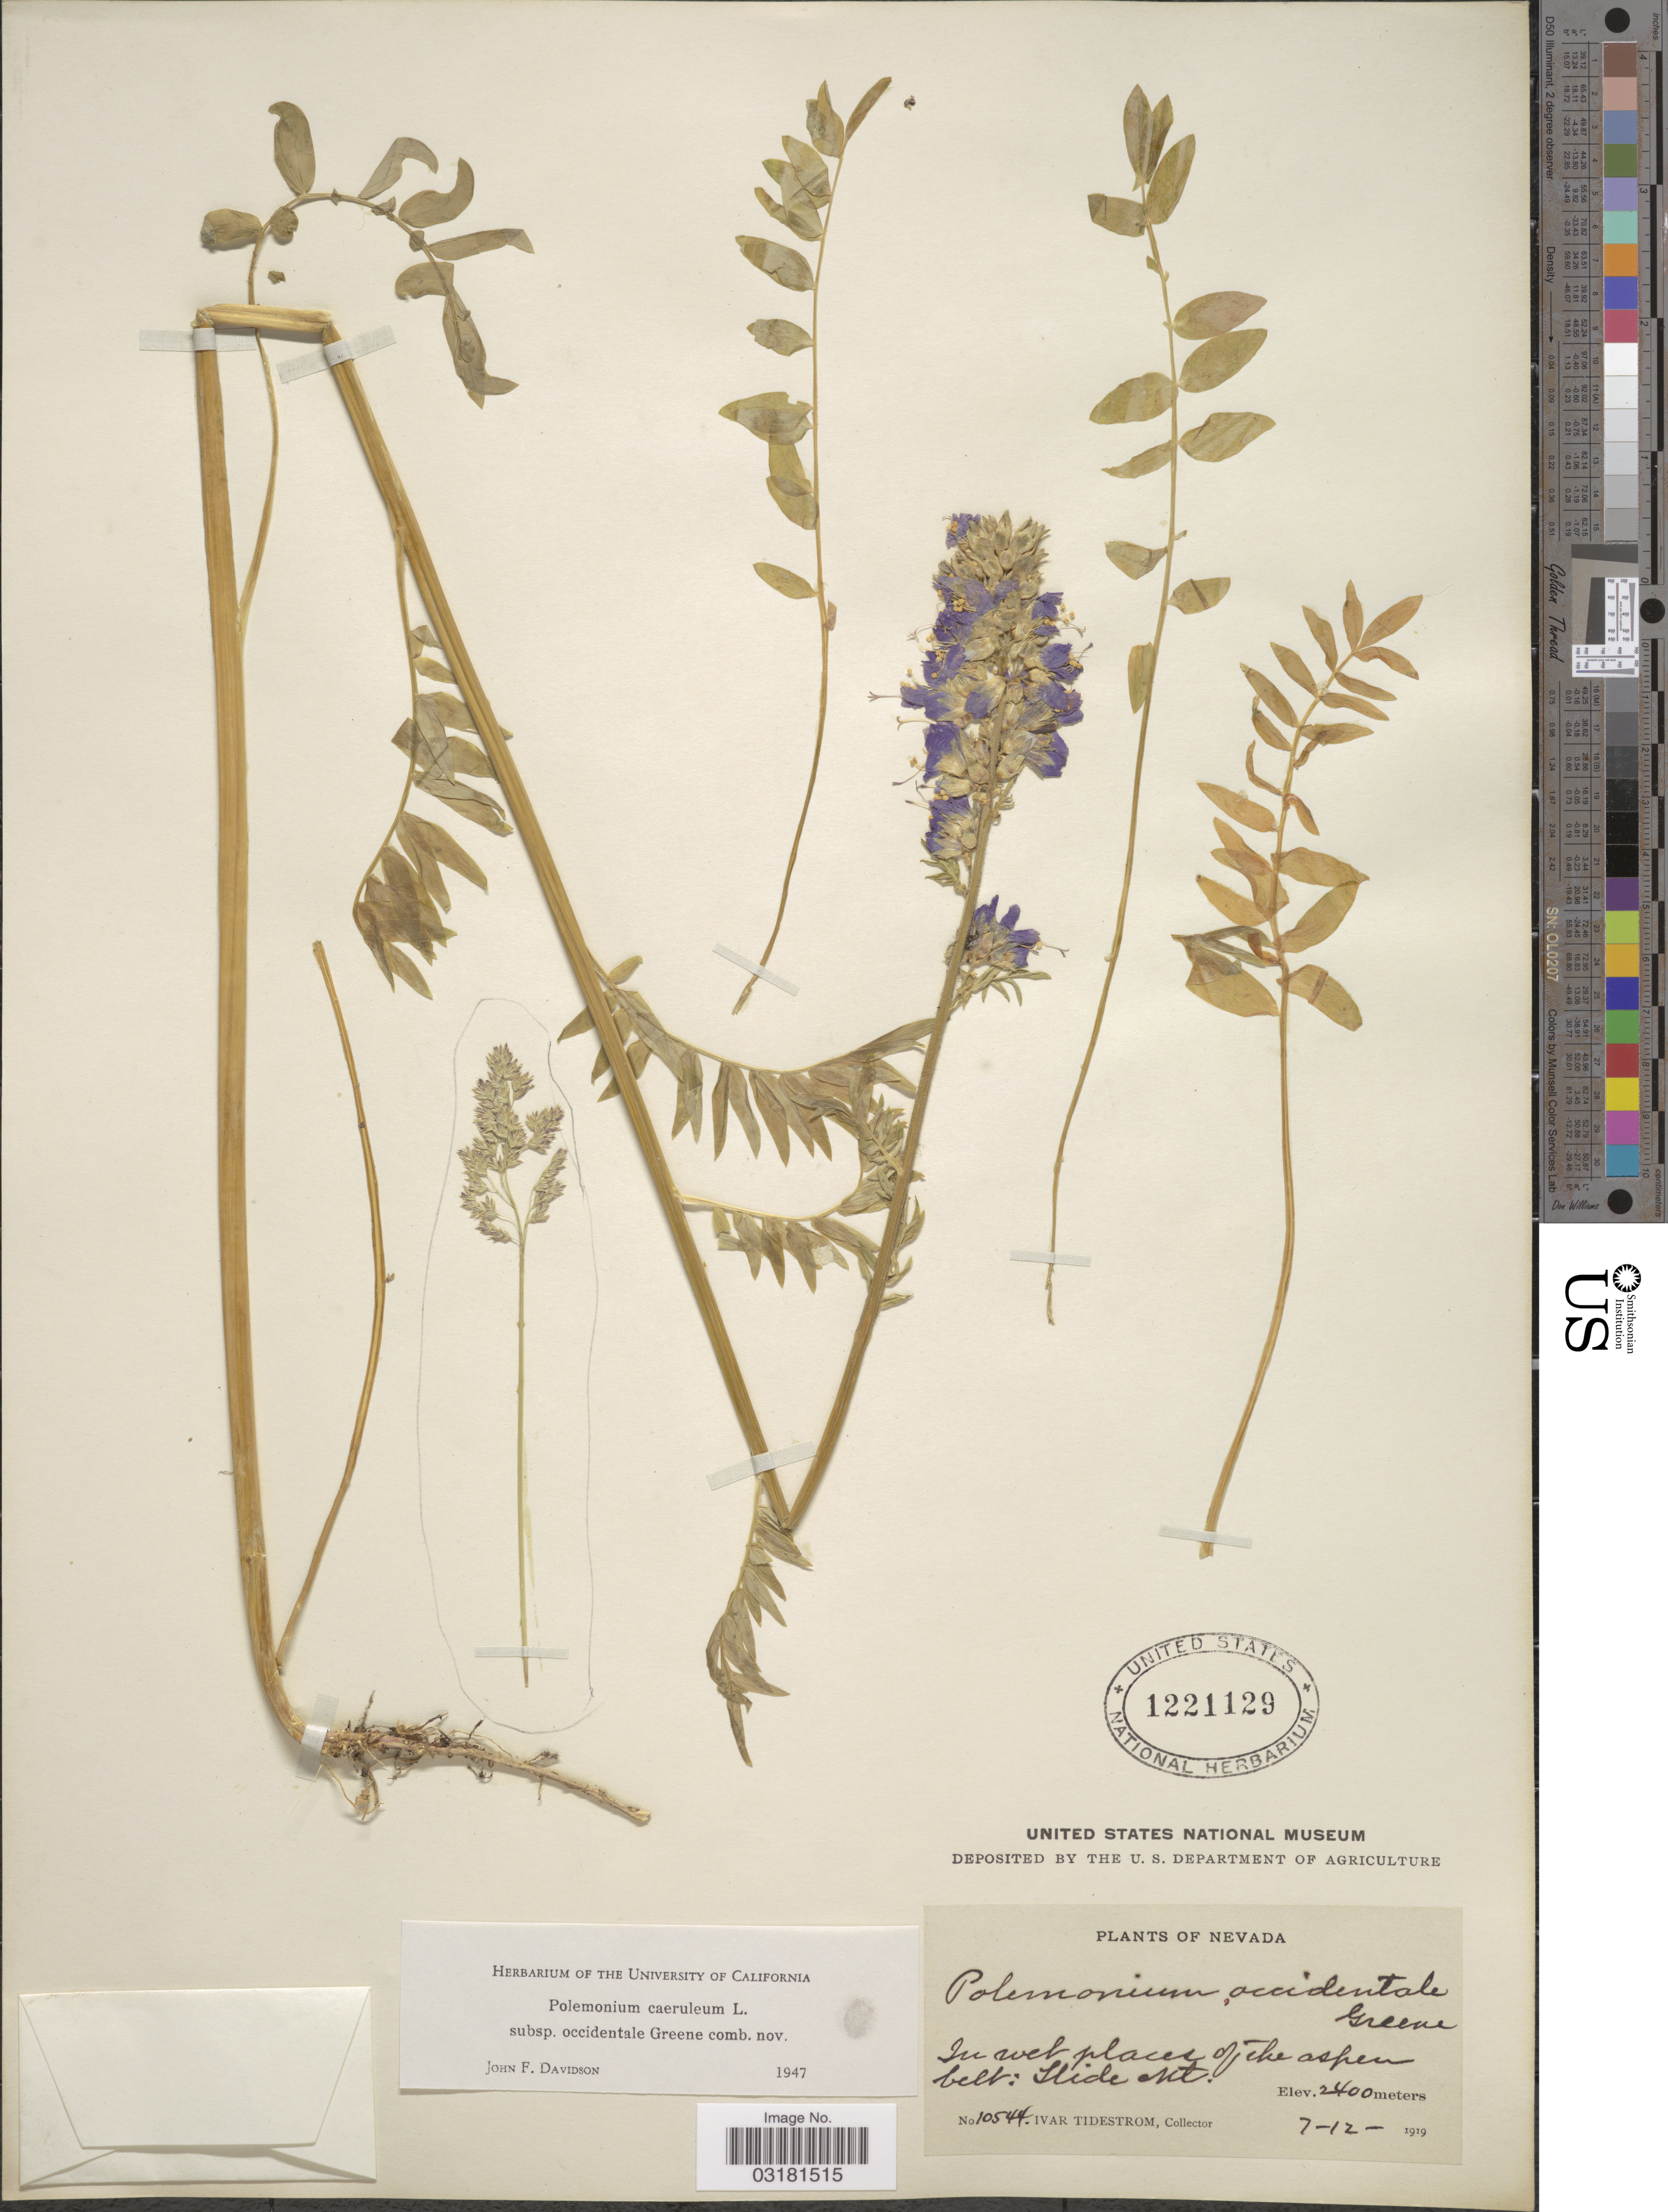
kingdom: Plantae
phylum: Tracheophyta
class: Magnoliopsida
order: Ericales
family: Polemoniaceae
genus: Polemonium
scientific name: Polemonium occidentale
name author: Greene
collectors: I. F. Tidestrom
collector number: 10544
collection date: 1919-07-12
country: United States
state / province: Nevada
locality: In wet places of the aspen belt: Slide Mt.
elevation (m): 2400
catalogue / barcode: US 1221129